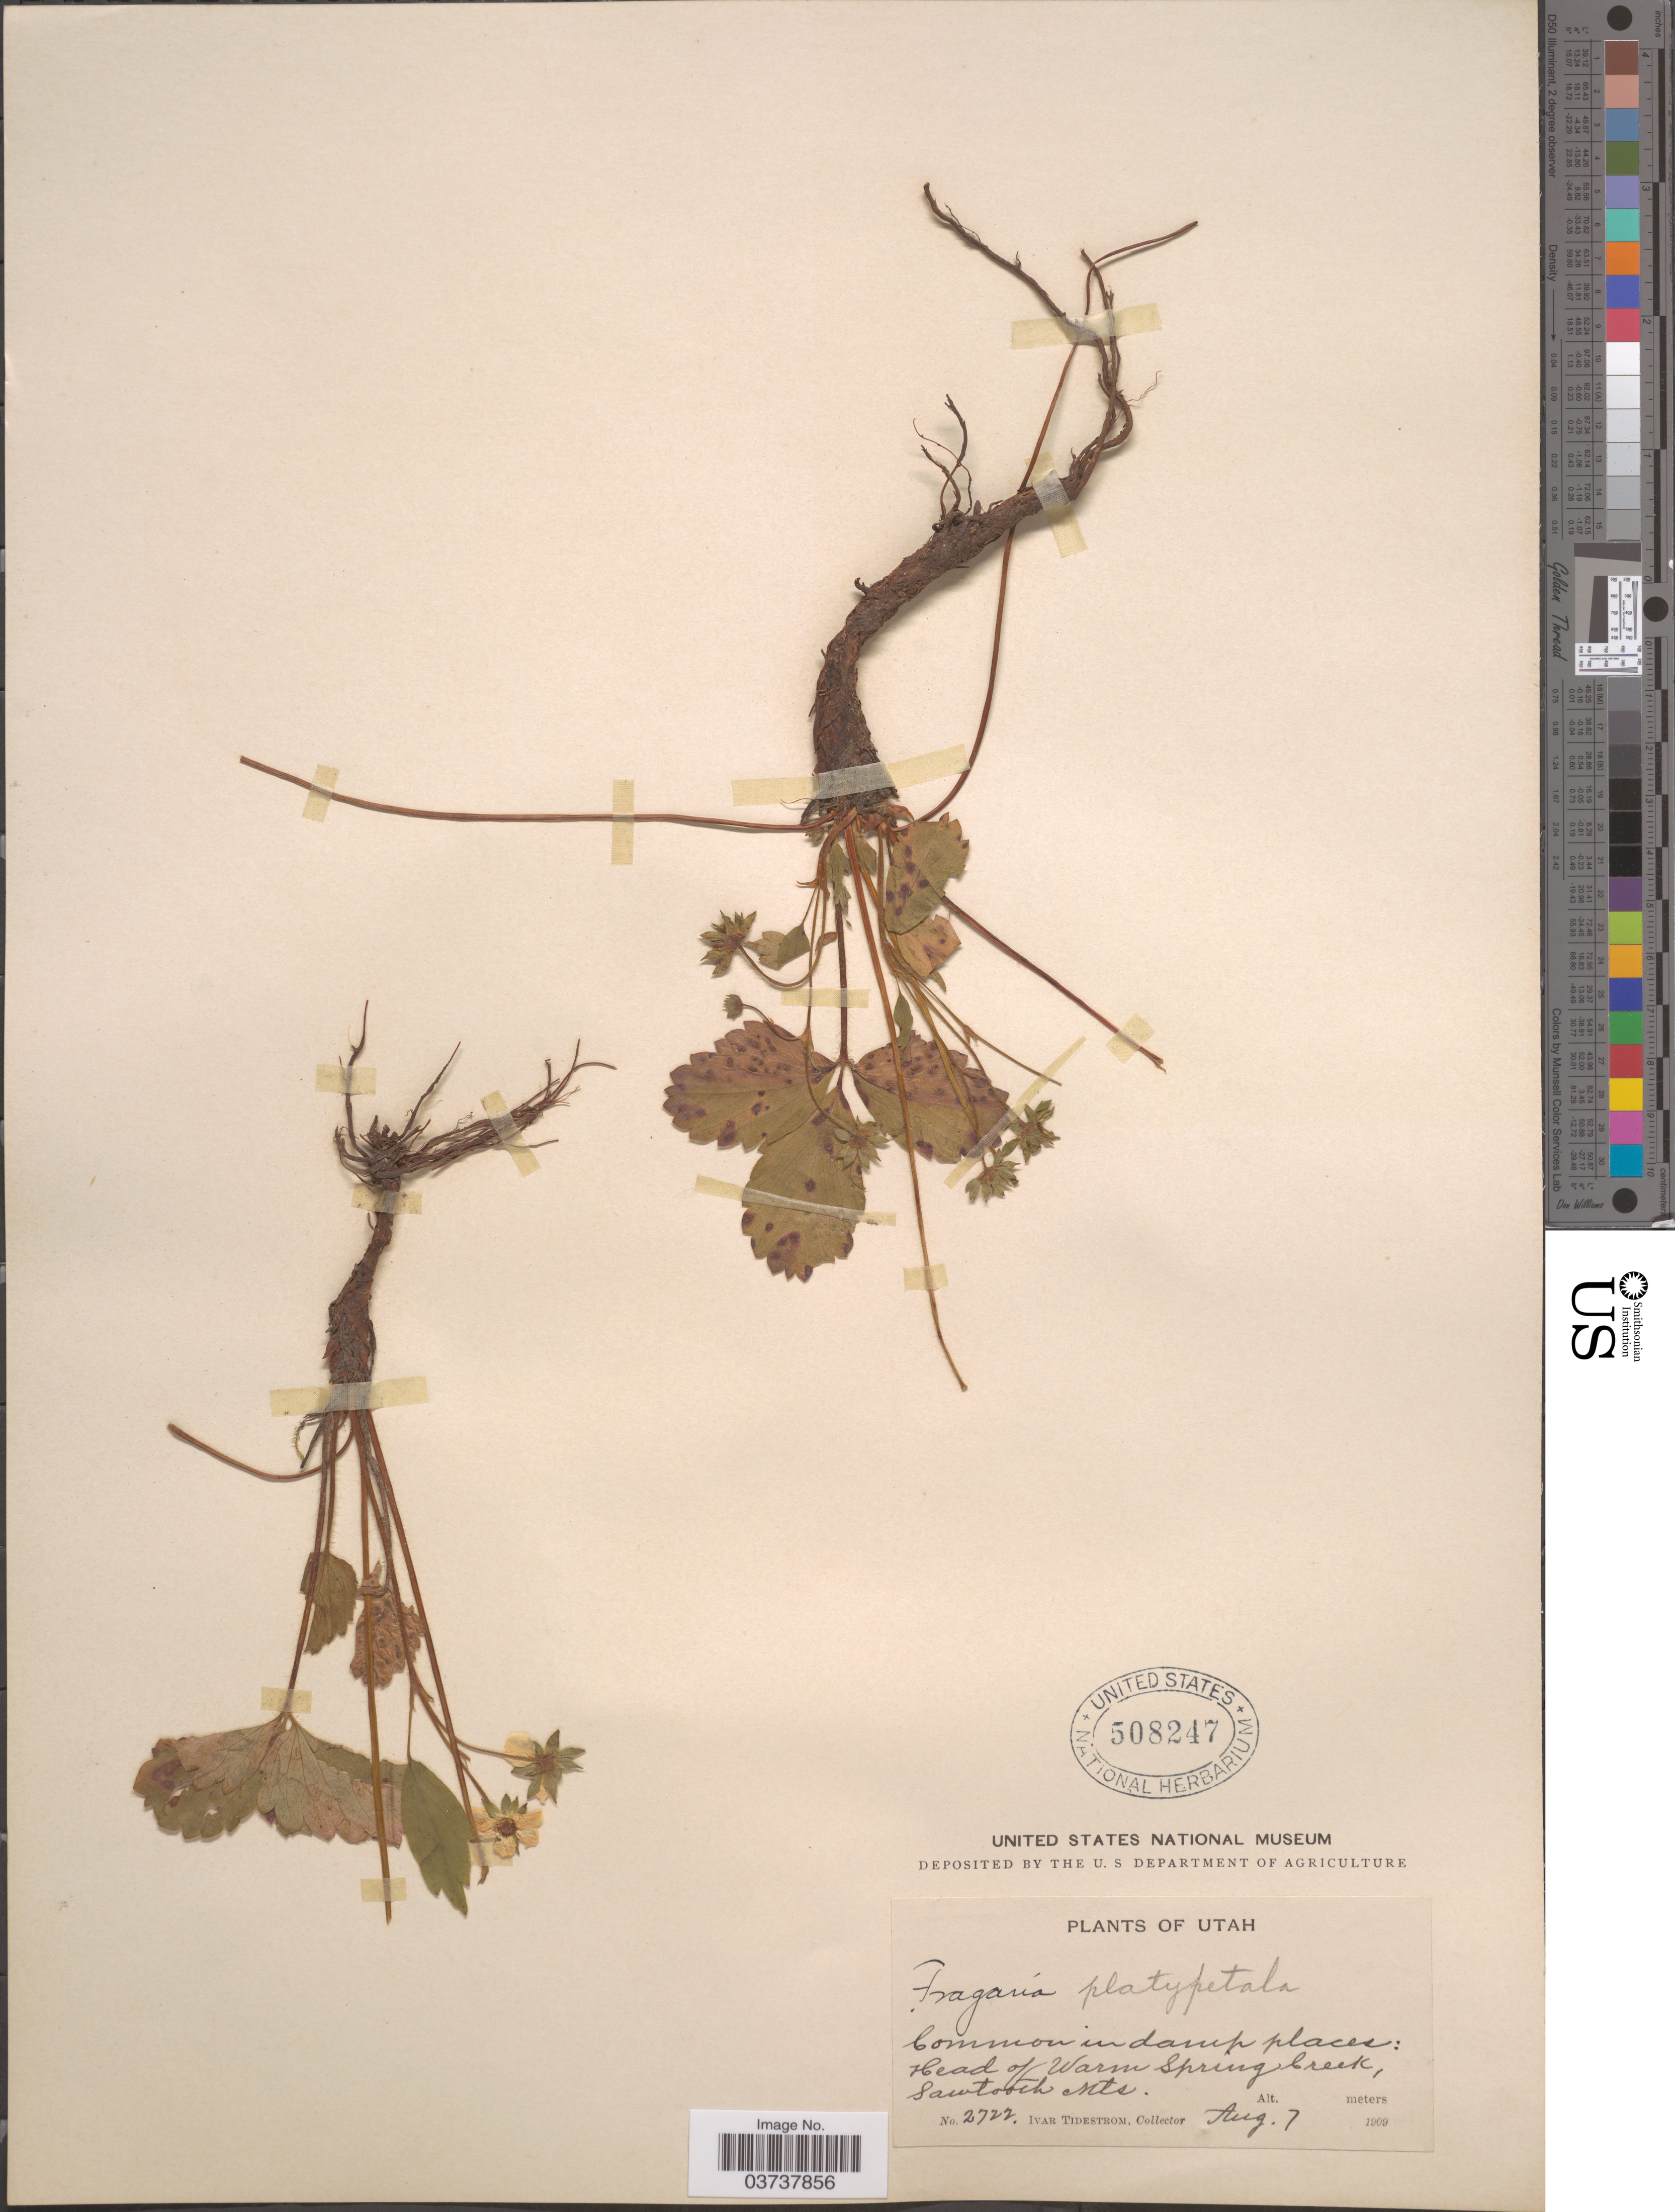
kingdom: Plantae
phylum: Tracheophyta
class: Magnoliopsida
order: Rosales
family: Rosaceae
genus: Fragaria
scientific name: Fragaria virginiana subsp. platypetala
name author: (Rydb.) Staudt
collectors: I. F. Tidestrom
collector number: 2722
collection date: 1909-08-07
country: United States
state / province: Utah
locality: Head of Warm Spring Creek, Sawtooth Mts.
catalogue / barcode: US 508247